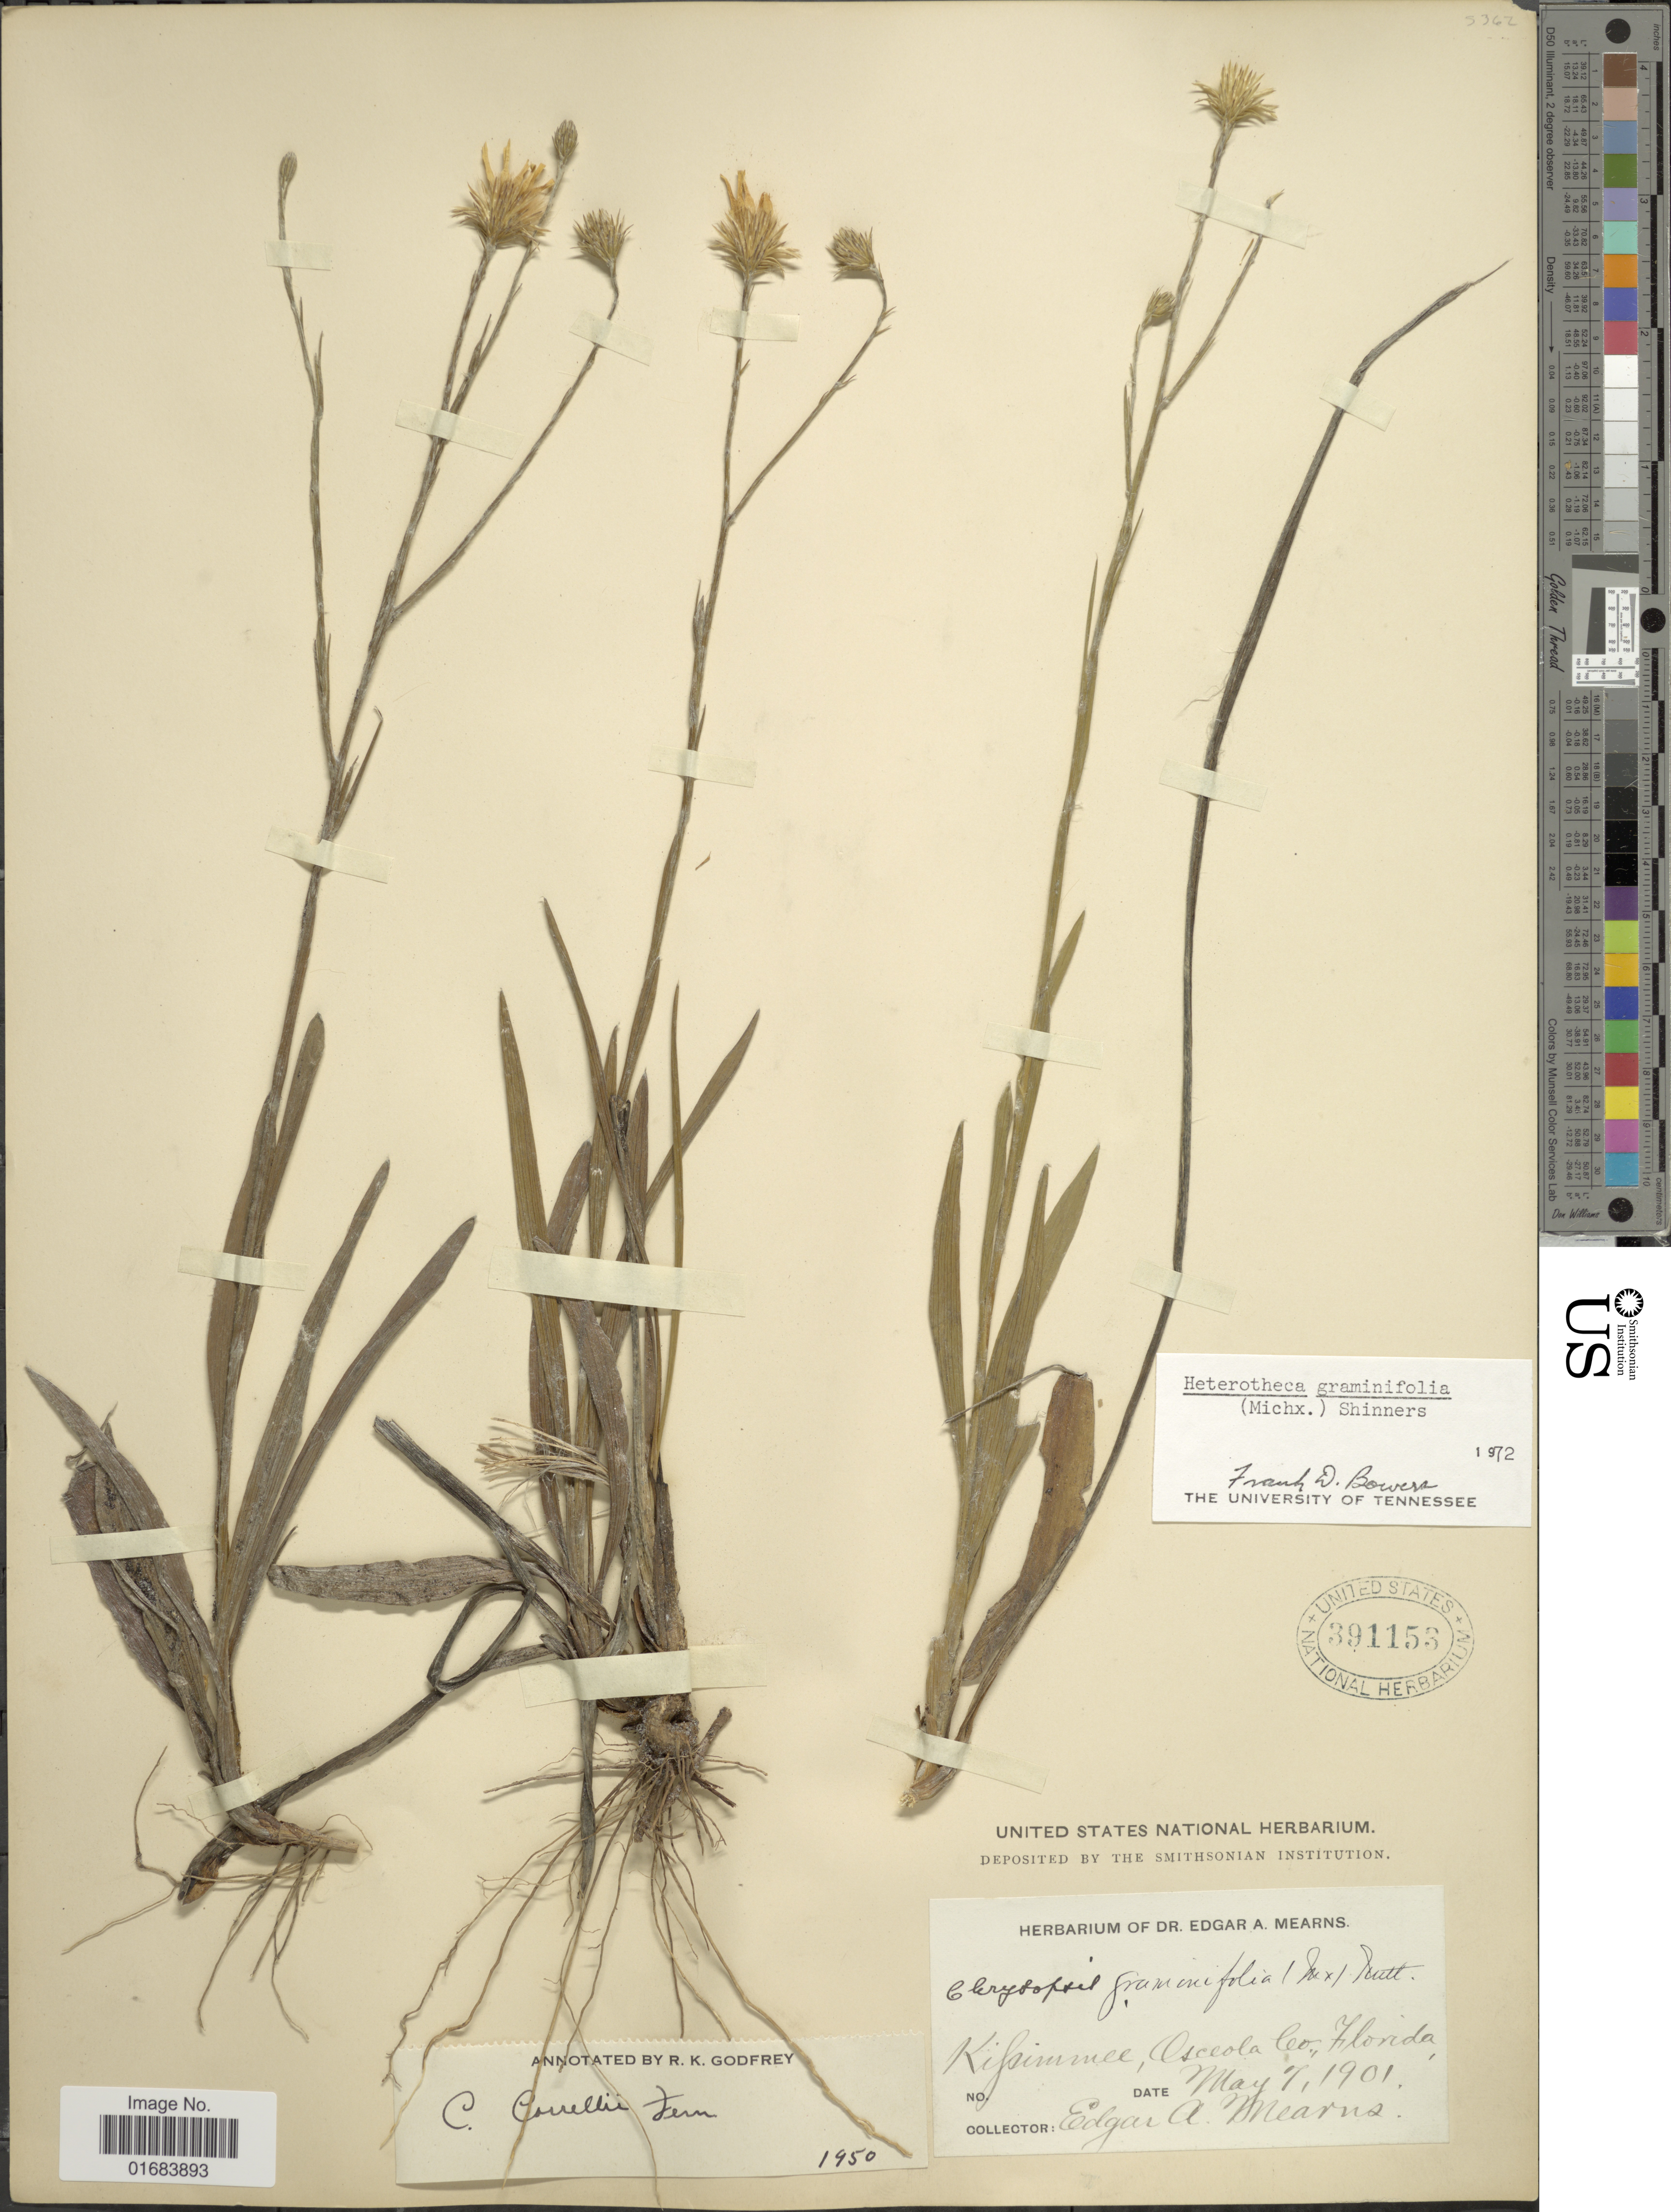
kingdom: Plantae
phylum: Tracheophyta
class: Magnoliopsida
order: Asterales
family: Asteraceae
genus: Pityopsis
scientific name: Pityopsis graminifolia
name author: (Michx.) Nutt.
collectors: E. A. Mearns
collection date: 1901-05-01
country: United States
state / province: Florida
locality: Kissimmee, Osacola Co.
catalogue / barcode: US 391153